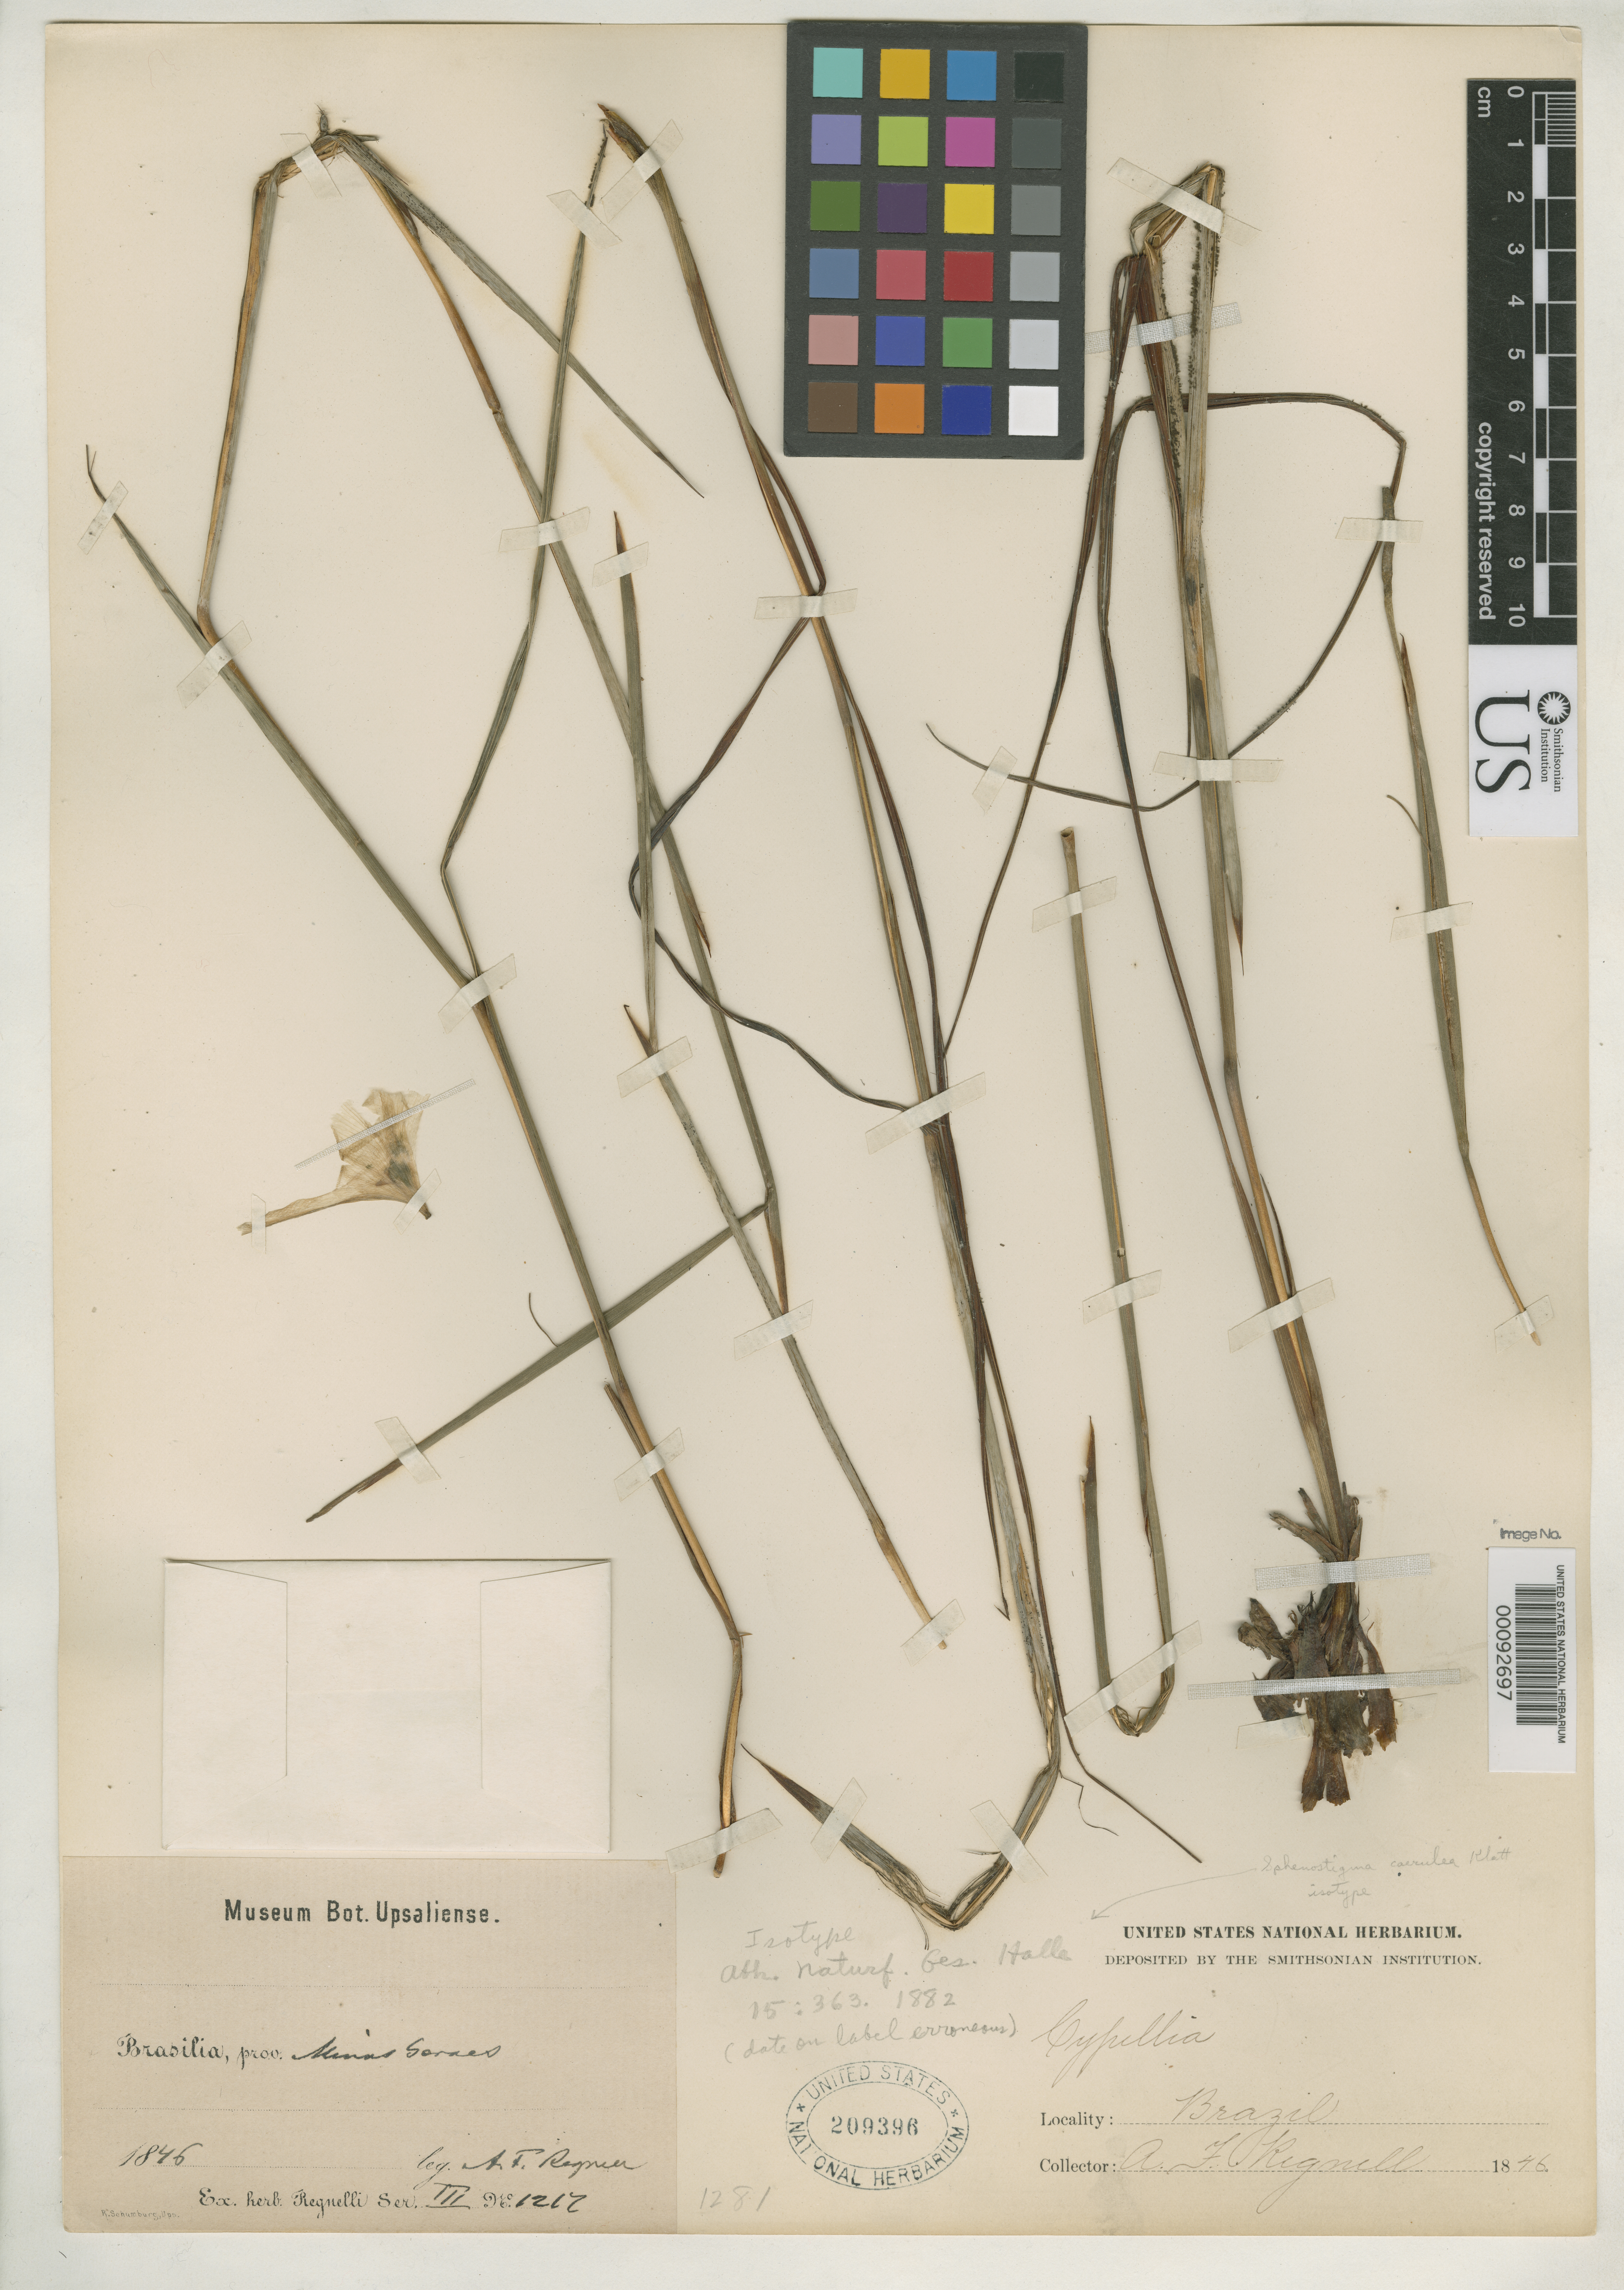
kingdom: Plantae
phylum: Tracheophyta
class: Liliopsida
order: Asparagales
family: Iridaceae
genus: Sphenostigma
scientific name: Sphenostigma caerulea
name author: Klatt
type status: Isotype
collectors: A. F. Regnell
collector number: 1217 III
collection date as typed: Oct 1859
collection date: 1859-10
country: Brazil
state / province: Minas Gerais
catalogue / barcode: US 209396